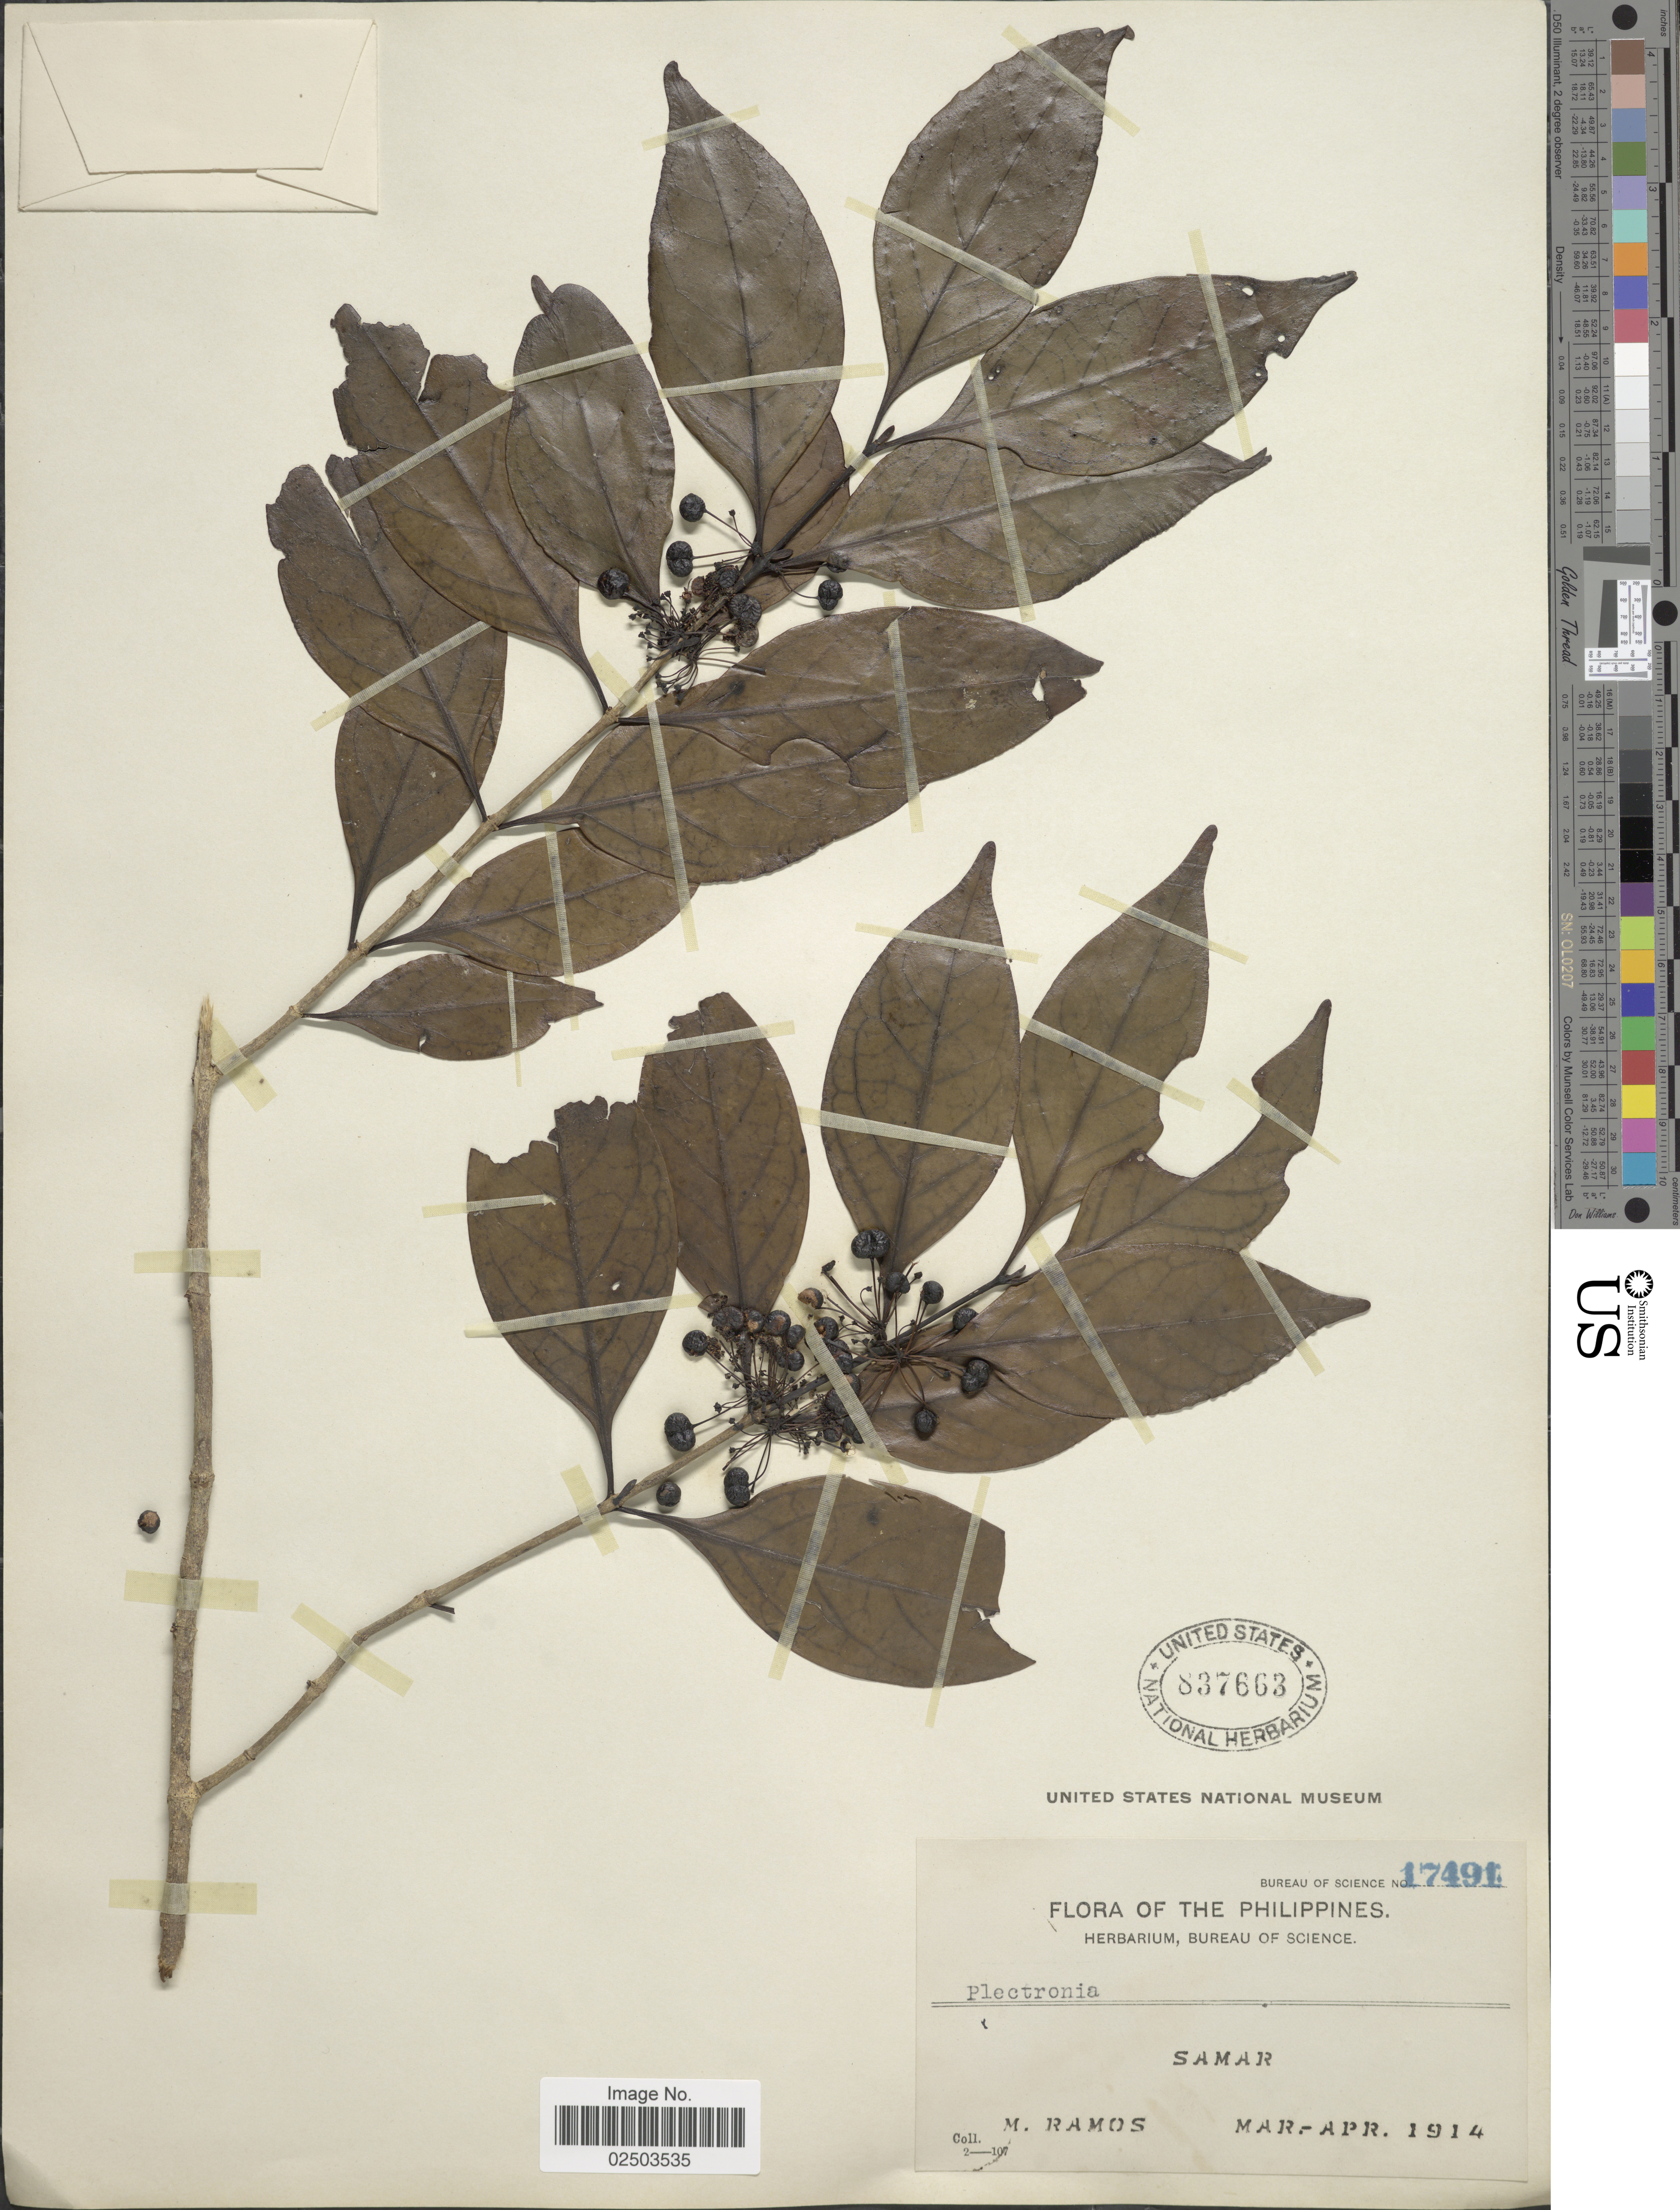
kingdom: Plantae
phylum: Tracheophyta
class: Magnoliopsida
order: Gentianales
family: Rubiaceae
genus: Bridsonia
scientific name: Bridsonia chamaedendrum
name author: (Kuntze) Verstraete & A.E. van Wyk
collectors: M. Ramos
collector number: Bureau of Science 17491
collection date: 1914-03/1914-04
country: Philippines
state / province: Eastern Visayas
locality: Samar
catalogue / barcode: US 837663